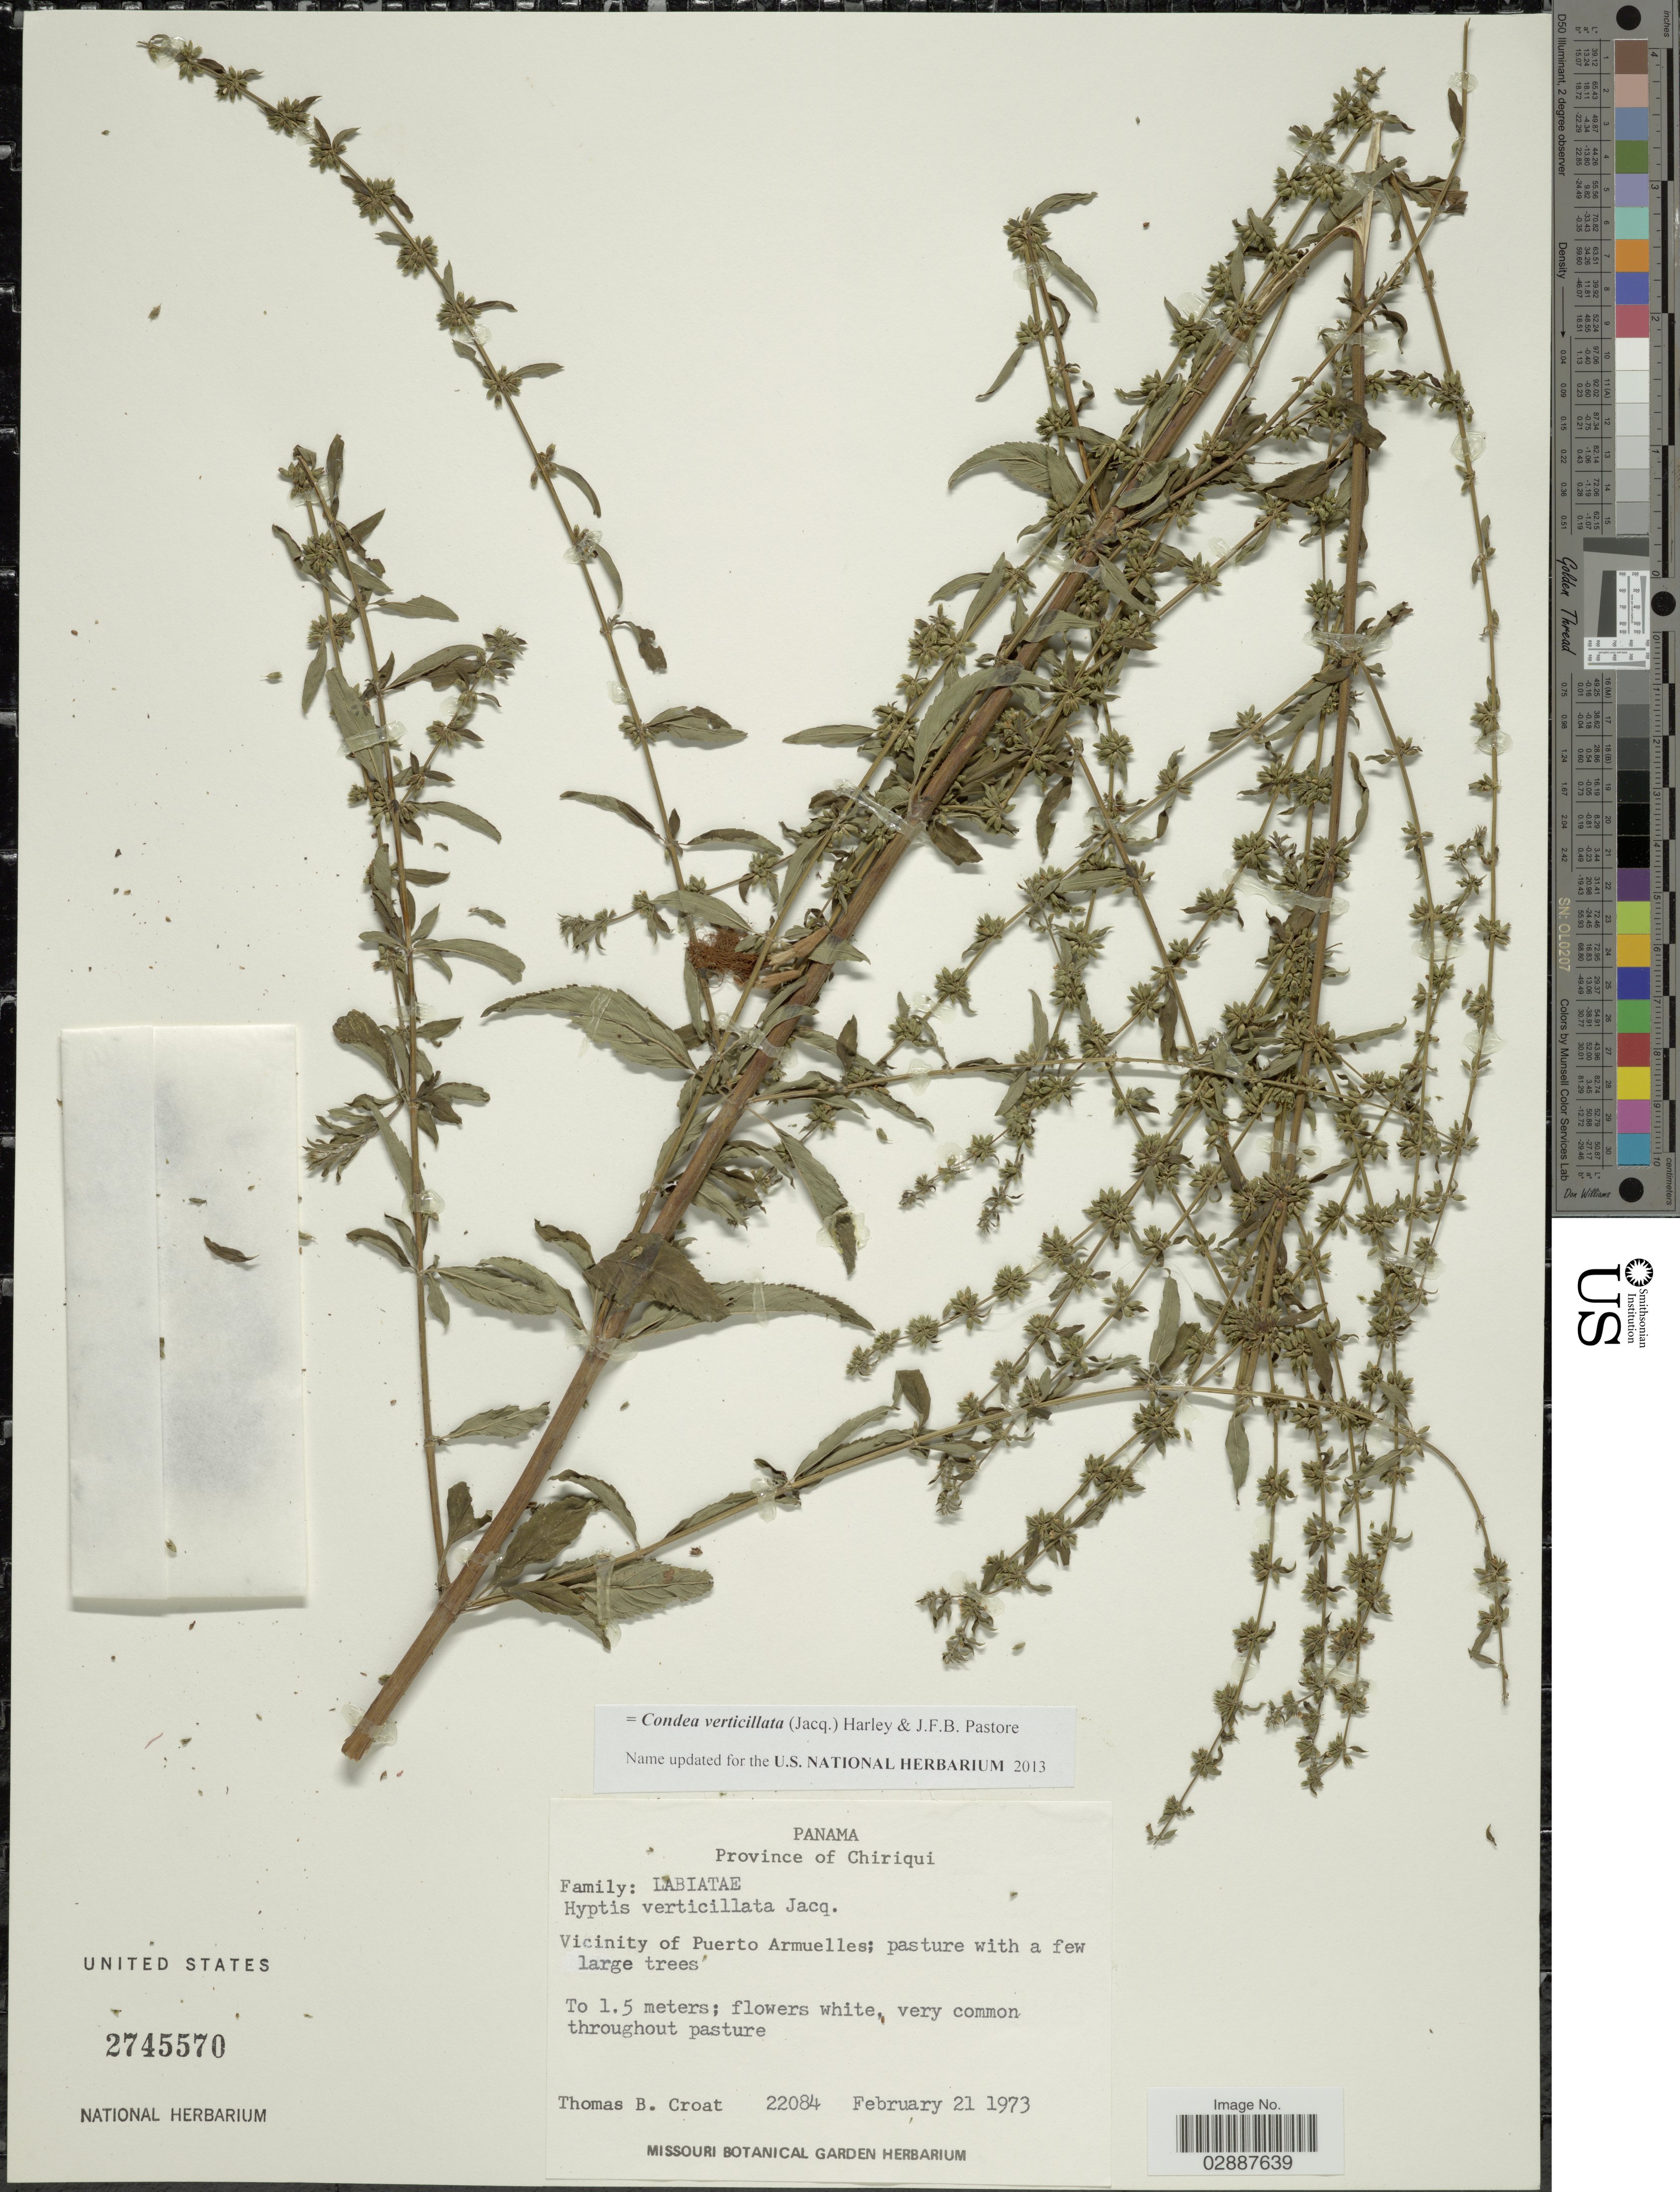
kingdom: Plantae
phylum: Tracheophyta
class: Magnoliopsida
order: Lamiales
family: Lamiaceae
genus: Condea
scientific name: Condea verticillata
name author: (Jacq.) Harley & J.F.B. Pastore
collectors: T. B. Croat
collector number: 22084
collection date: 1973-02-21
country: Panama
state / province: Chiriqui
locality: Vicinity of Puerto Armuelles.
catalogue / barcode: US 2745570